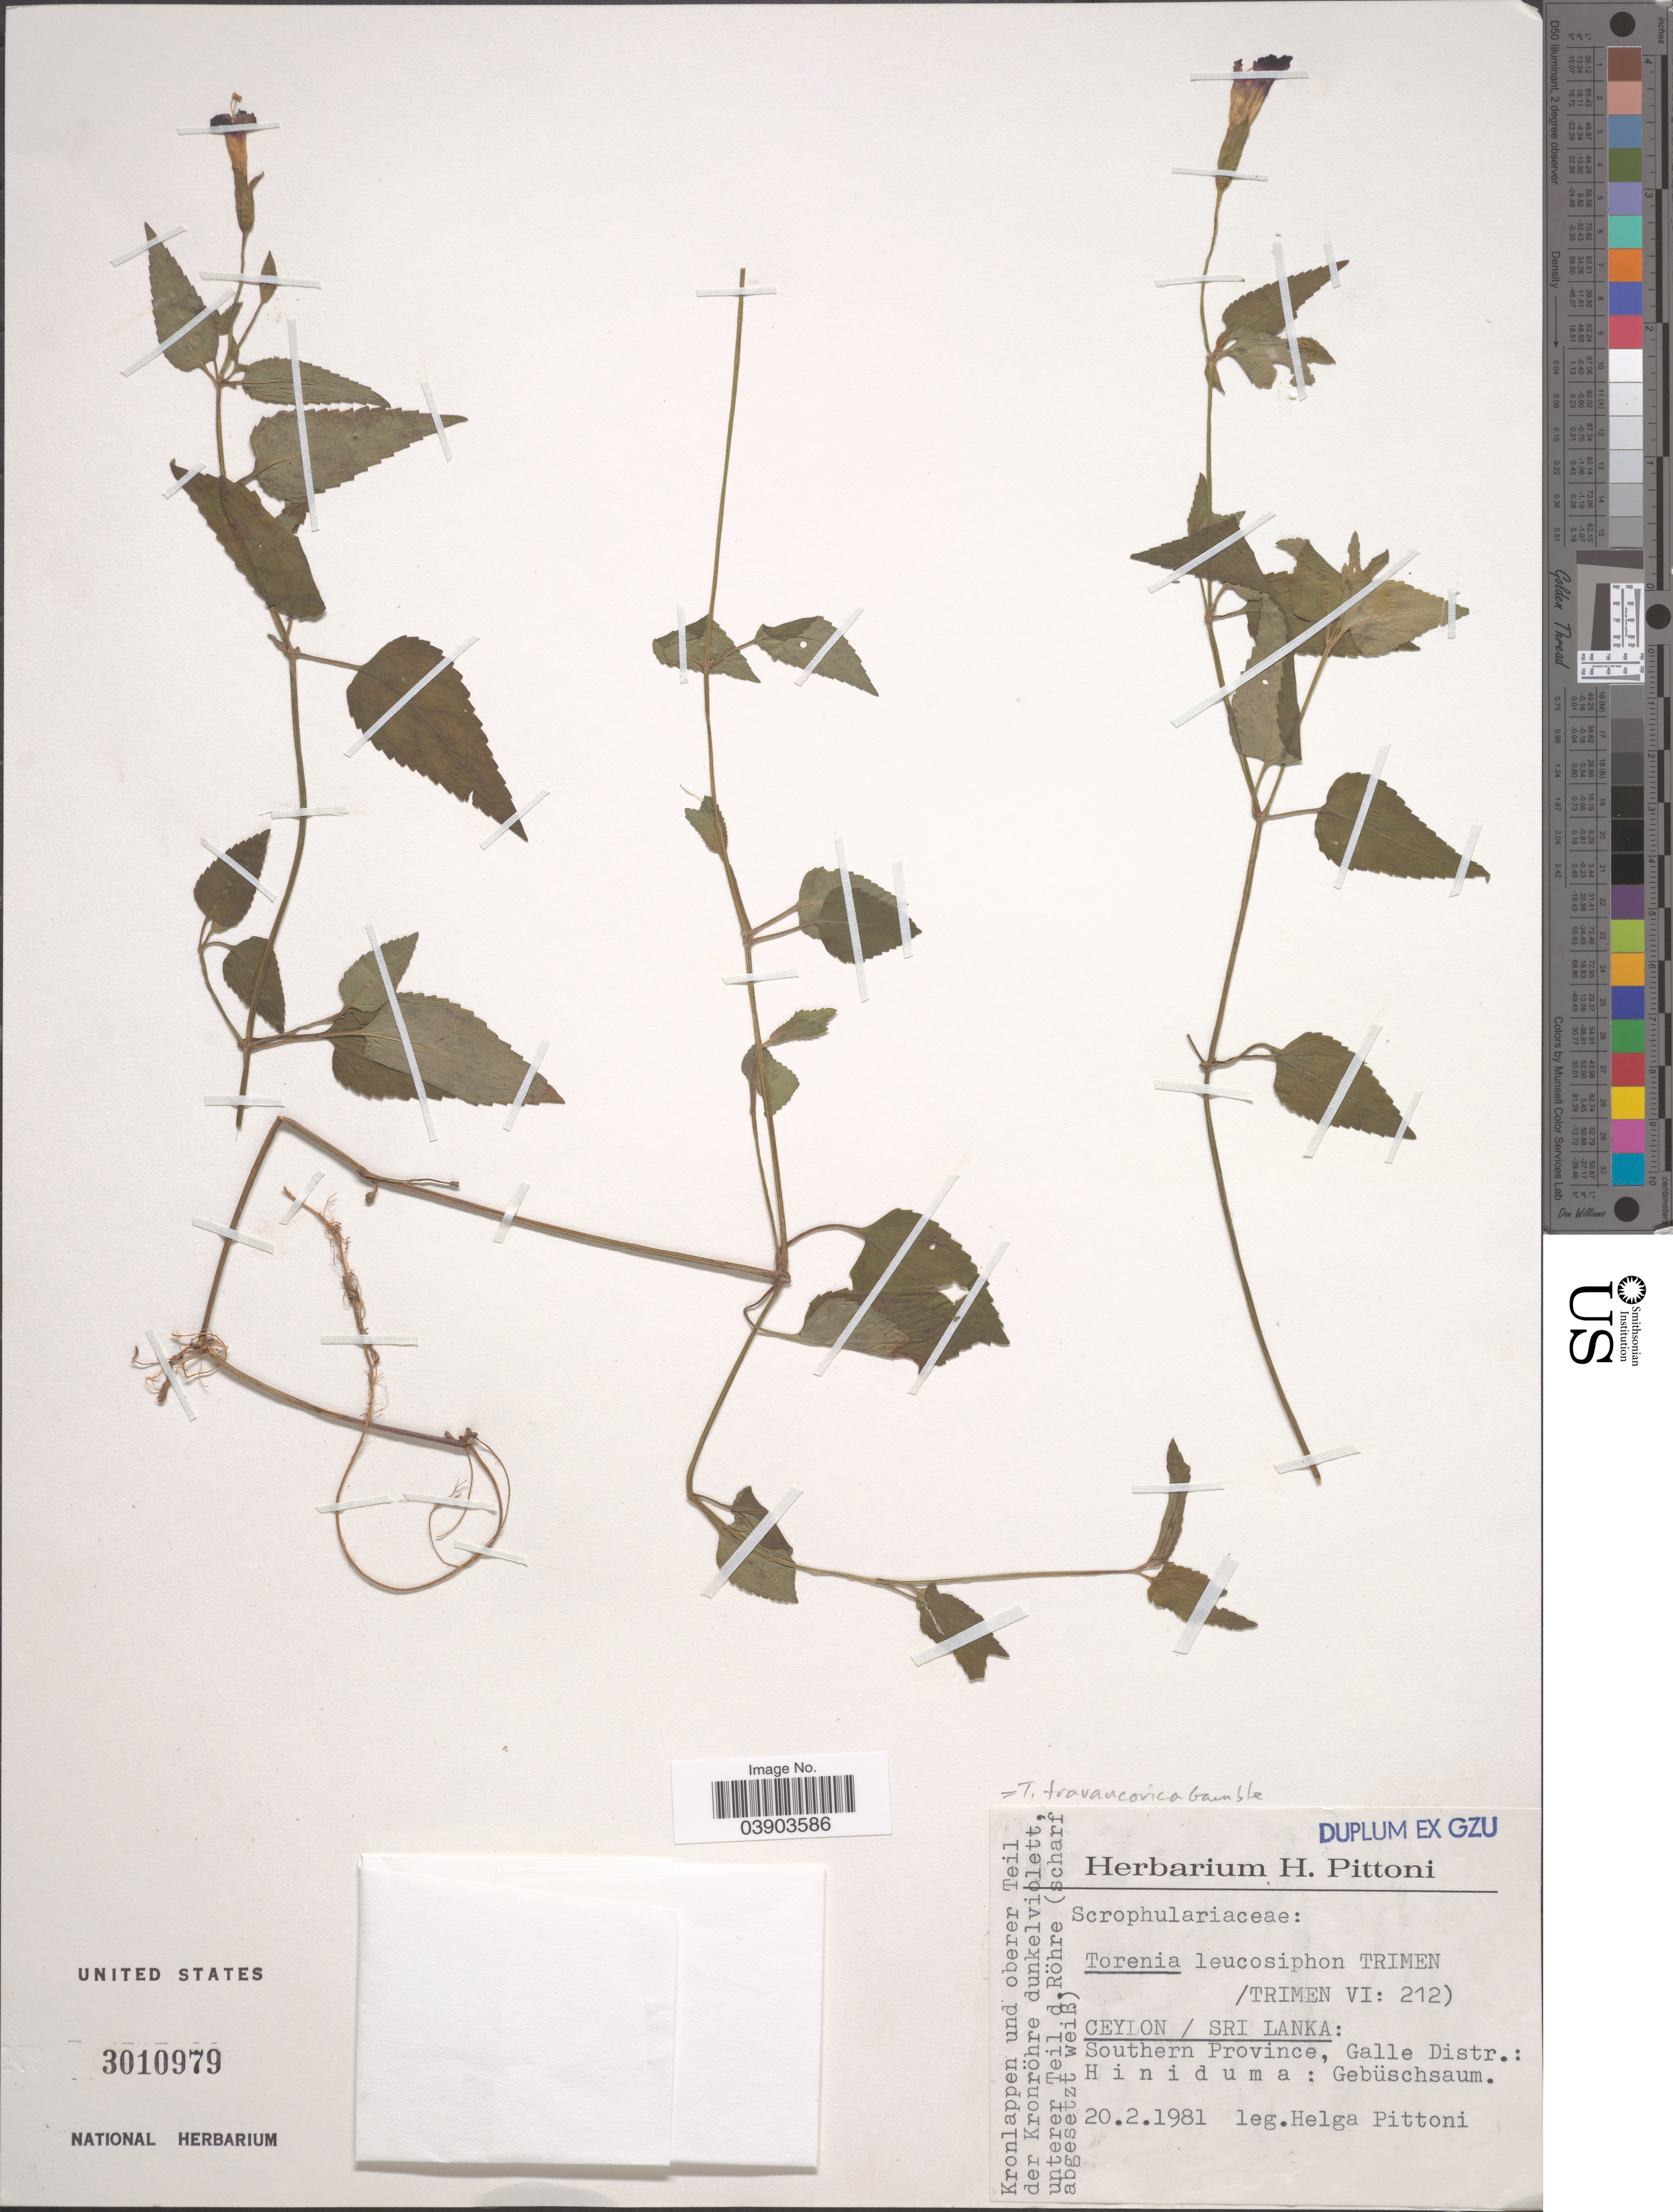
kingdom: Plantae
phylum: Tracheophyta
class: Magnoliopsida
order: Lamiales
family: Linderniaceae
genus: Torenia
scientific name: Torenia travancorica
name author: Gamble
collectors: H. Pittoni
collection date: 1981-02-20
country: Sri Lanka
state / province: Southern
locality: Ceylon: Galle Distr.: Hiniduma: Gebüschsaum.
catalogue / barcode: US 3010979